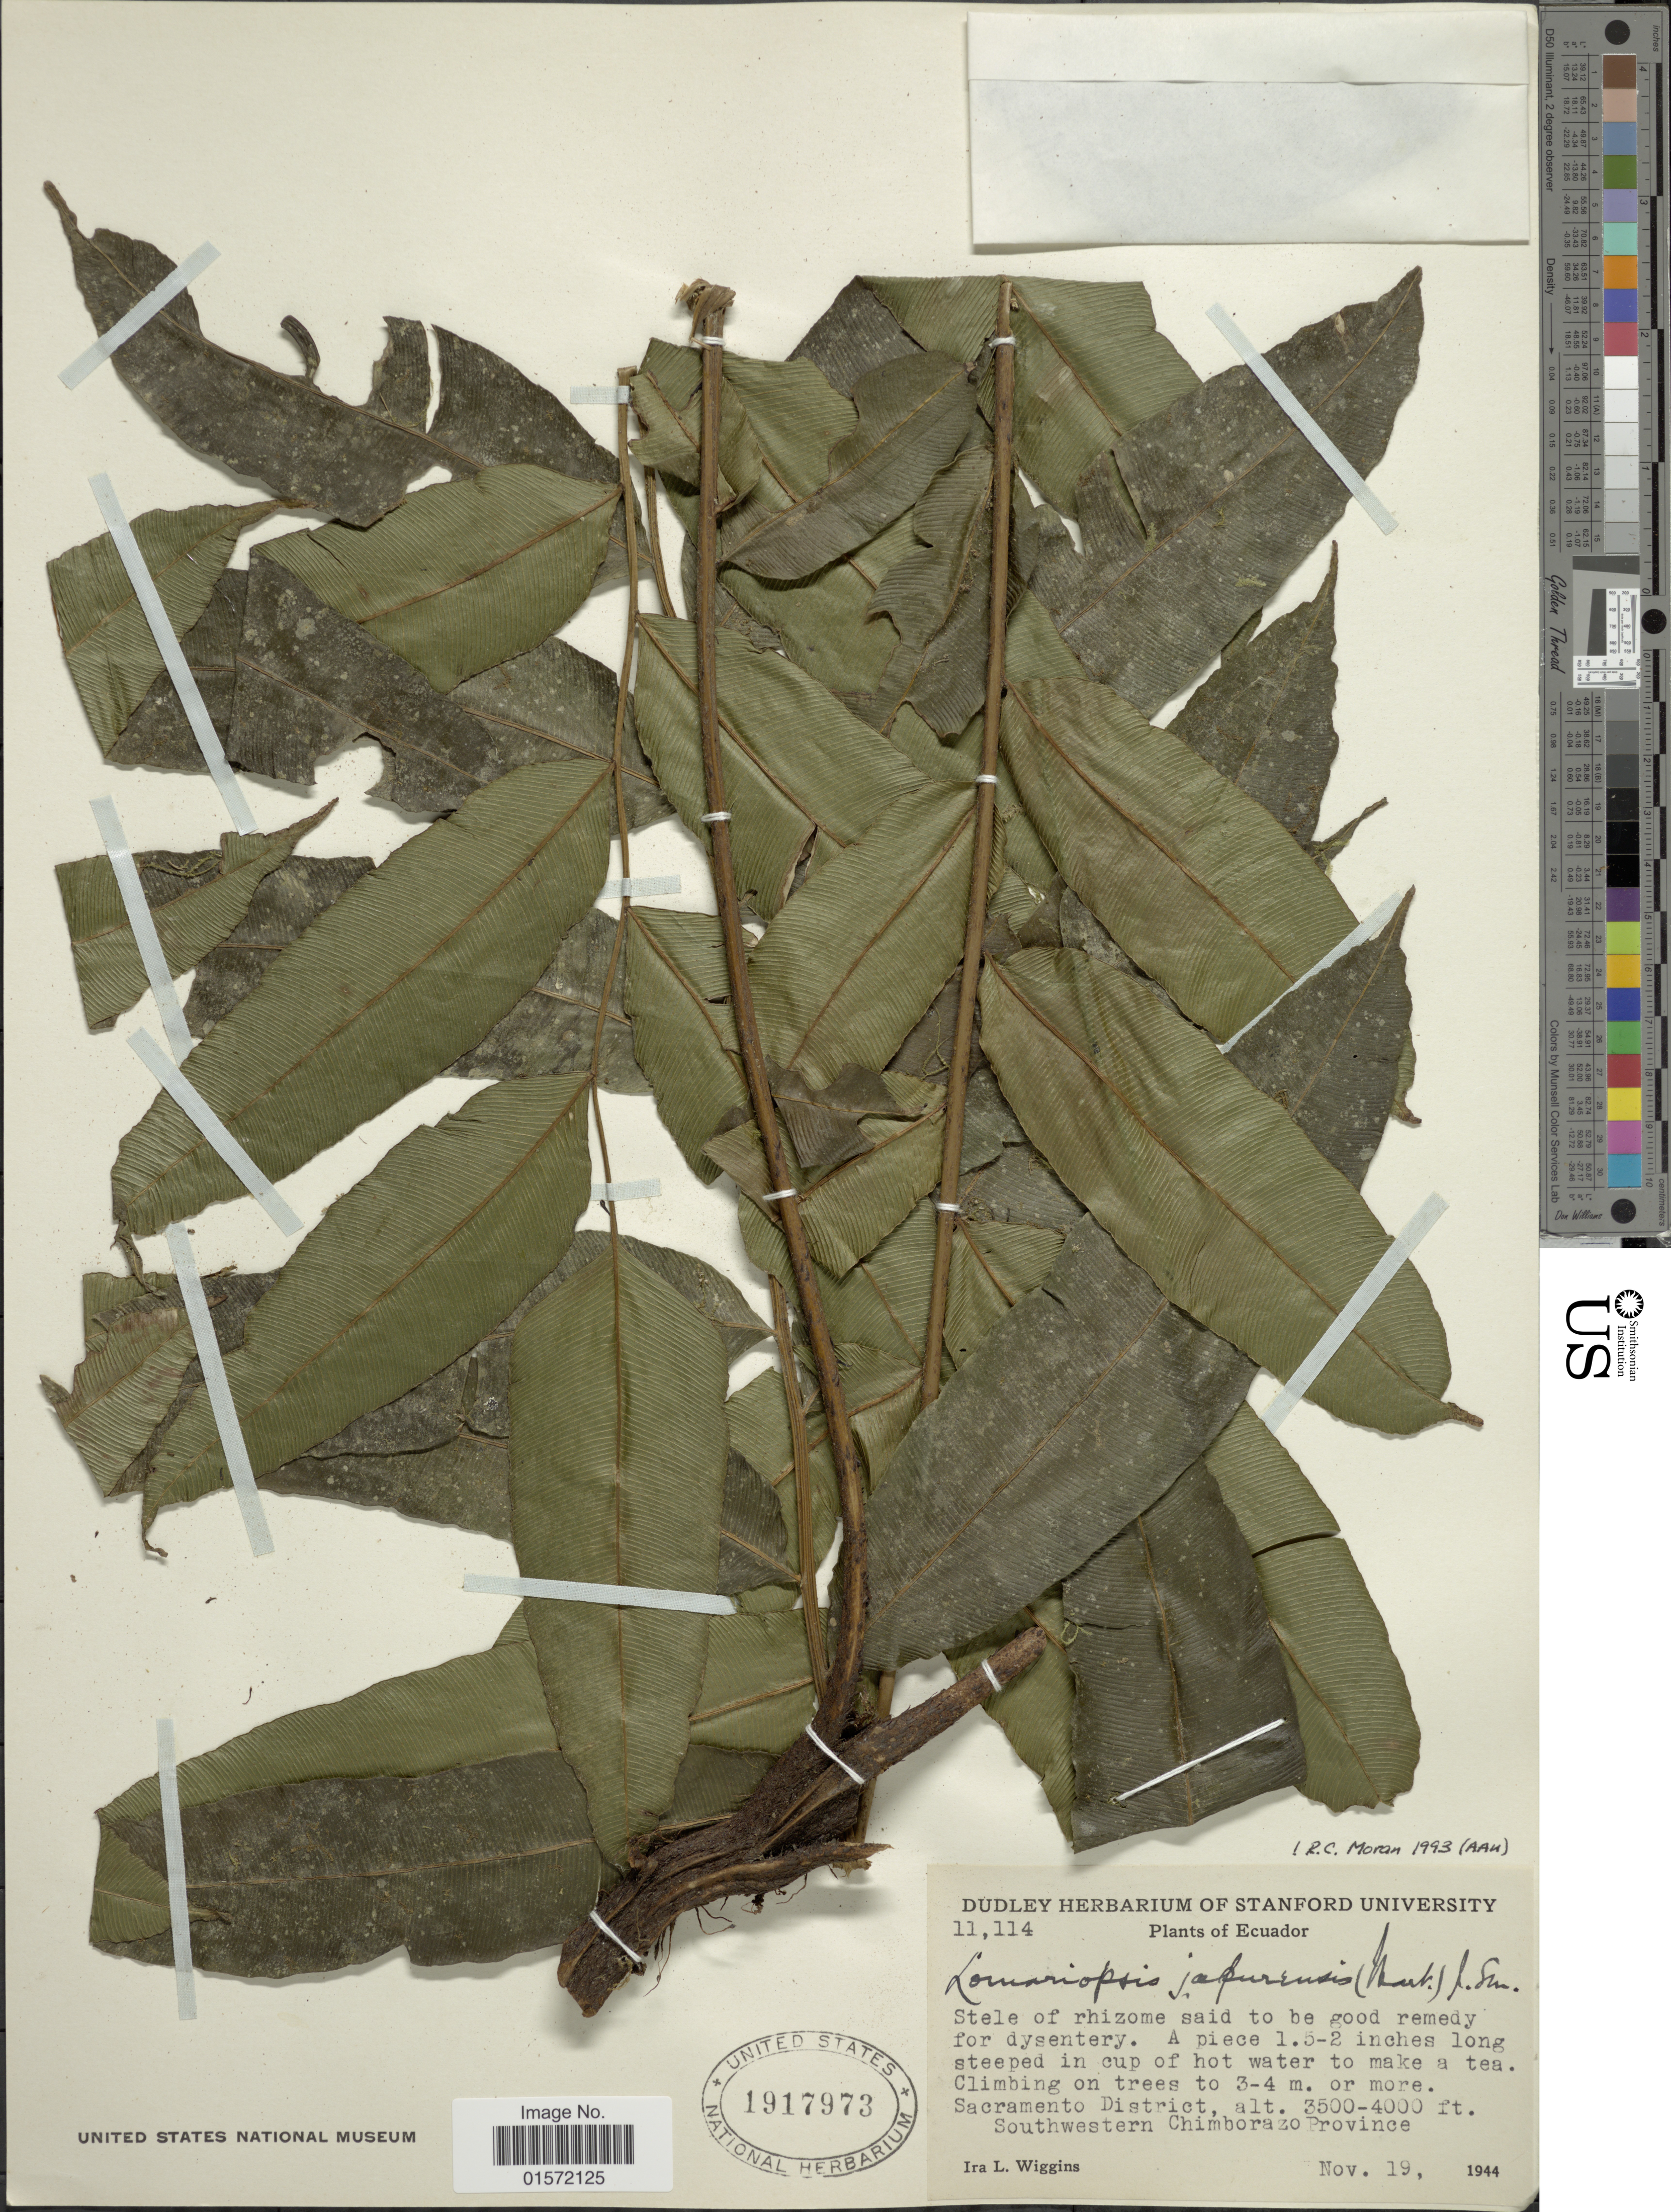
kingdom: Plantae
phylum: Tracheophyta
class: Polypodiopsida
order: Polypodiales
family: Lomariopsidaceae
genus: Lomariopsis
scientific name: Lomariopsis japurensis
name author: (Mart.) J. Sm.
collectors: I. L. Wiggins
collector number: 11114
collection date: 1944-11-19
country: Ecuador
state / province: Chimborazo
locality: Sacramento District, Southwestern Chimborazo Province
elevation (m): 1067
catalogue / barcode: US 1917973